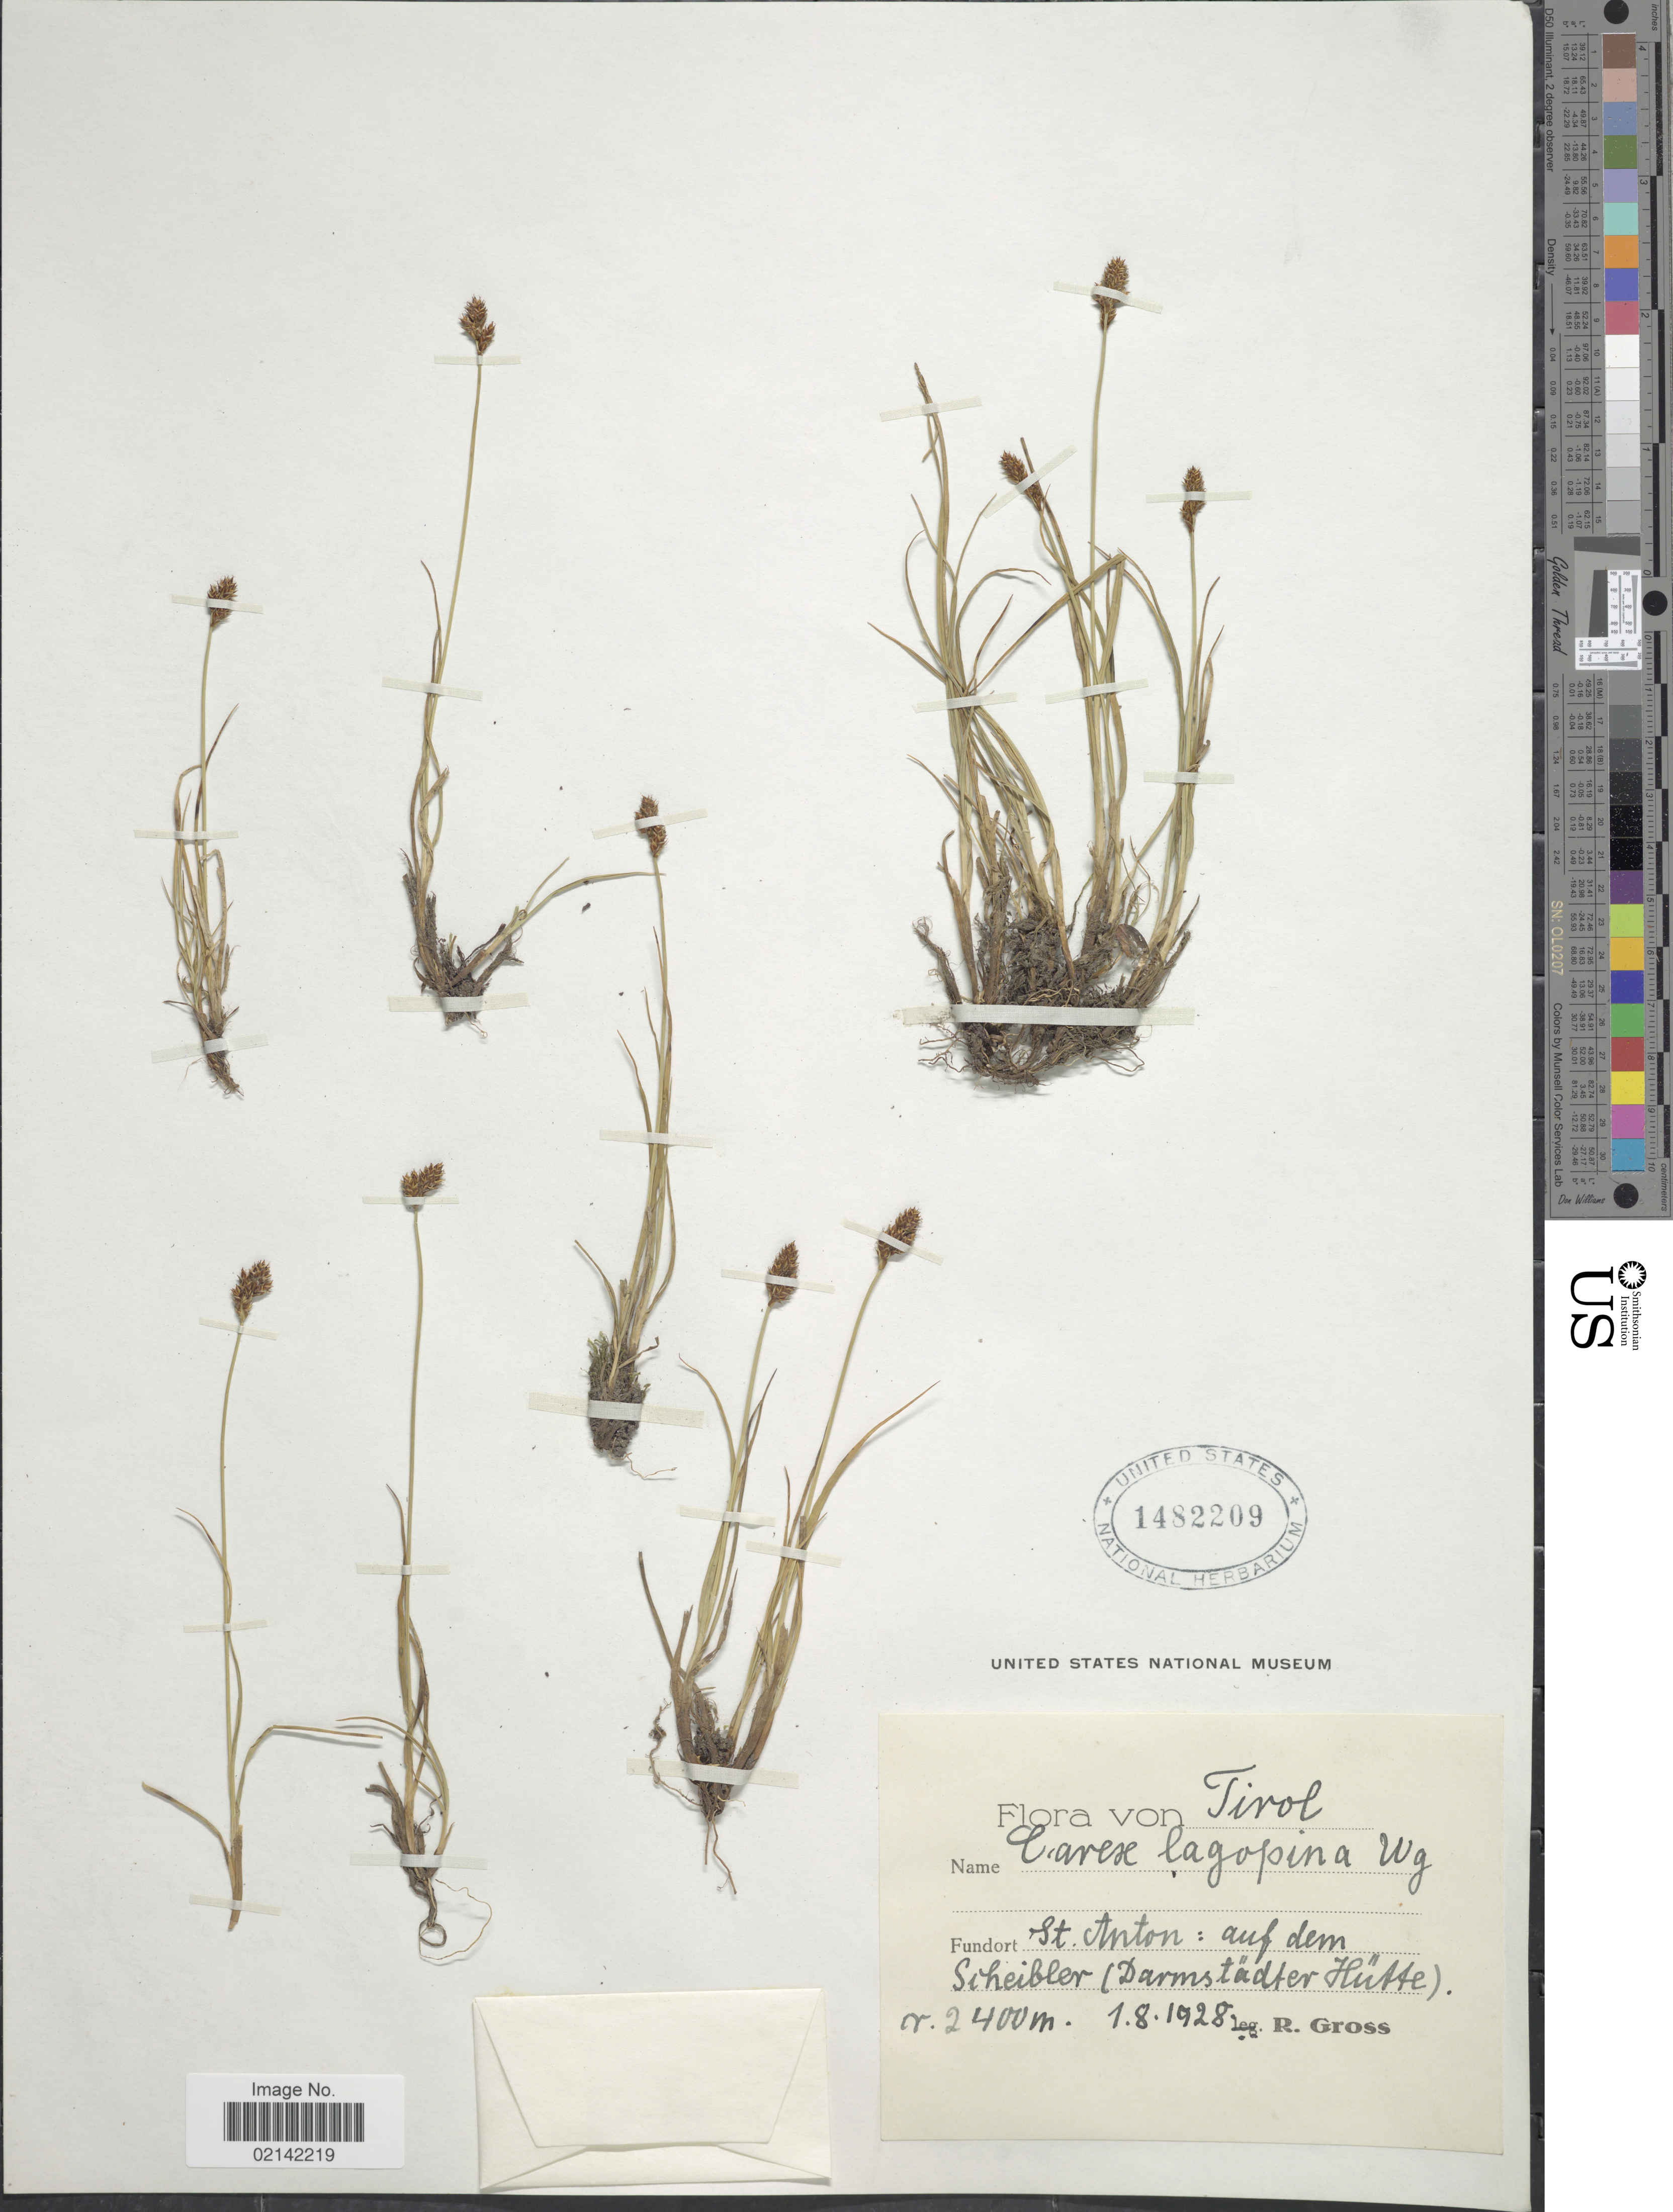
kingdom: Plantae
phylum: Tracheophyta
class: Liliopsida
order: Poales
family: Cyperaceae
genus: Carex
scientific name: Carex lachenalii subsp. lachenalii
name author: Schkuhr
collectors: R. Gross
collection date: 1928-08-01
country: Austria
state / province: Tirol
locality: Fundort St. Anton: auf dem Scheibler (Darmstädter Hütte)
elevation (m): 2400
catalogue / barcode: US 1482209